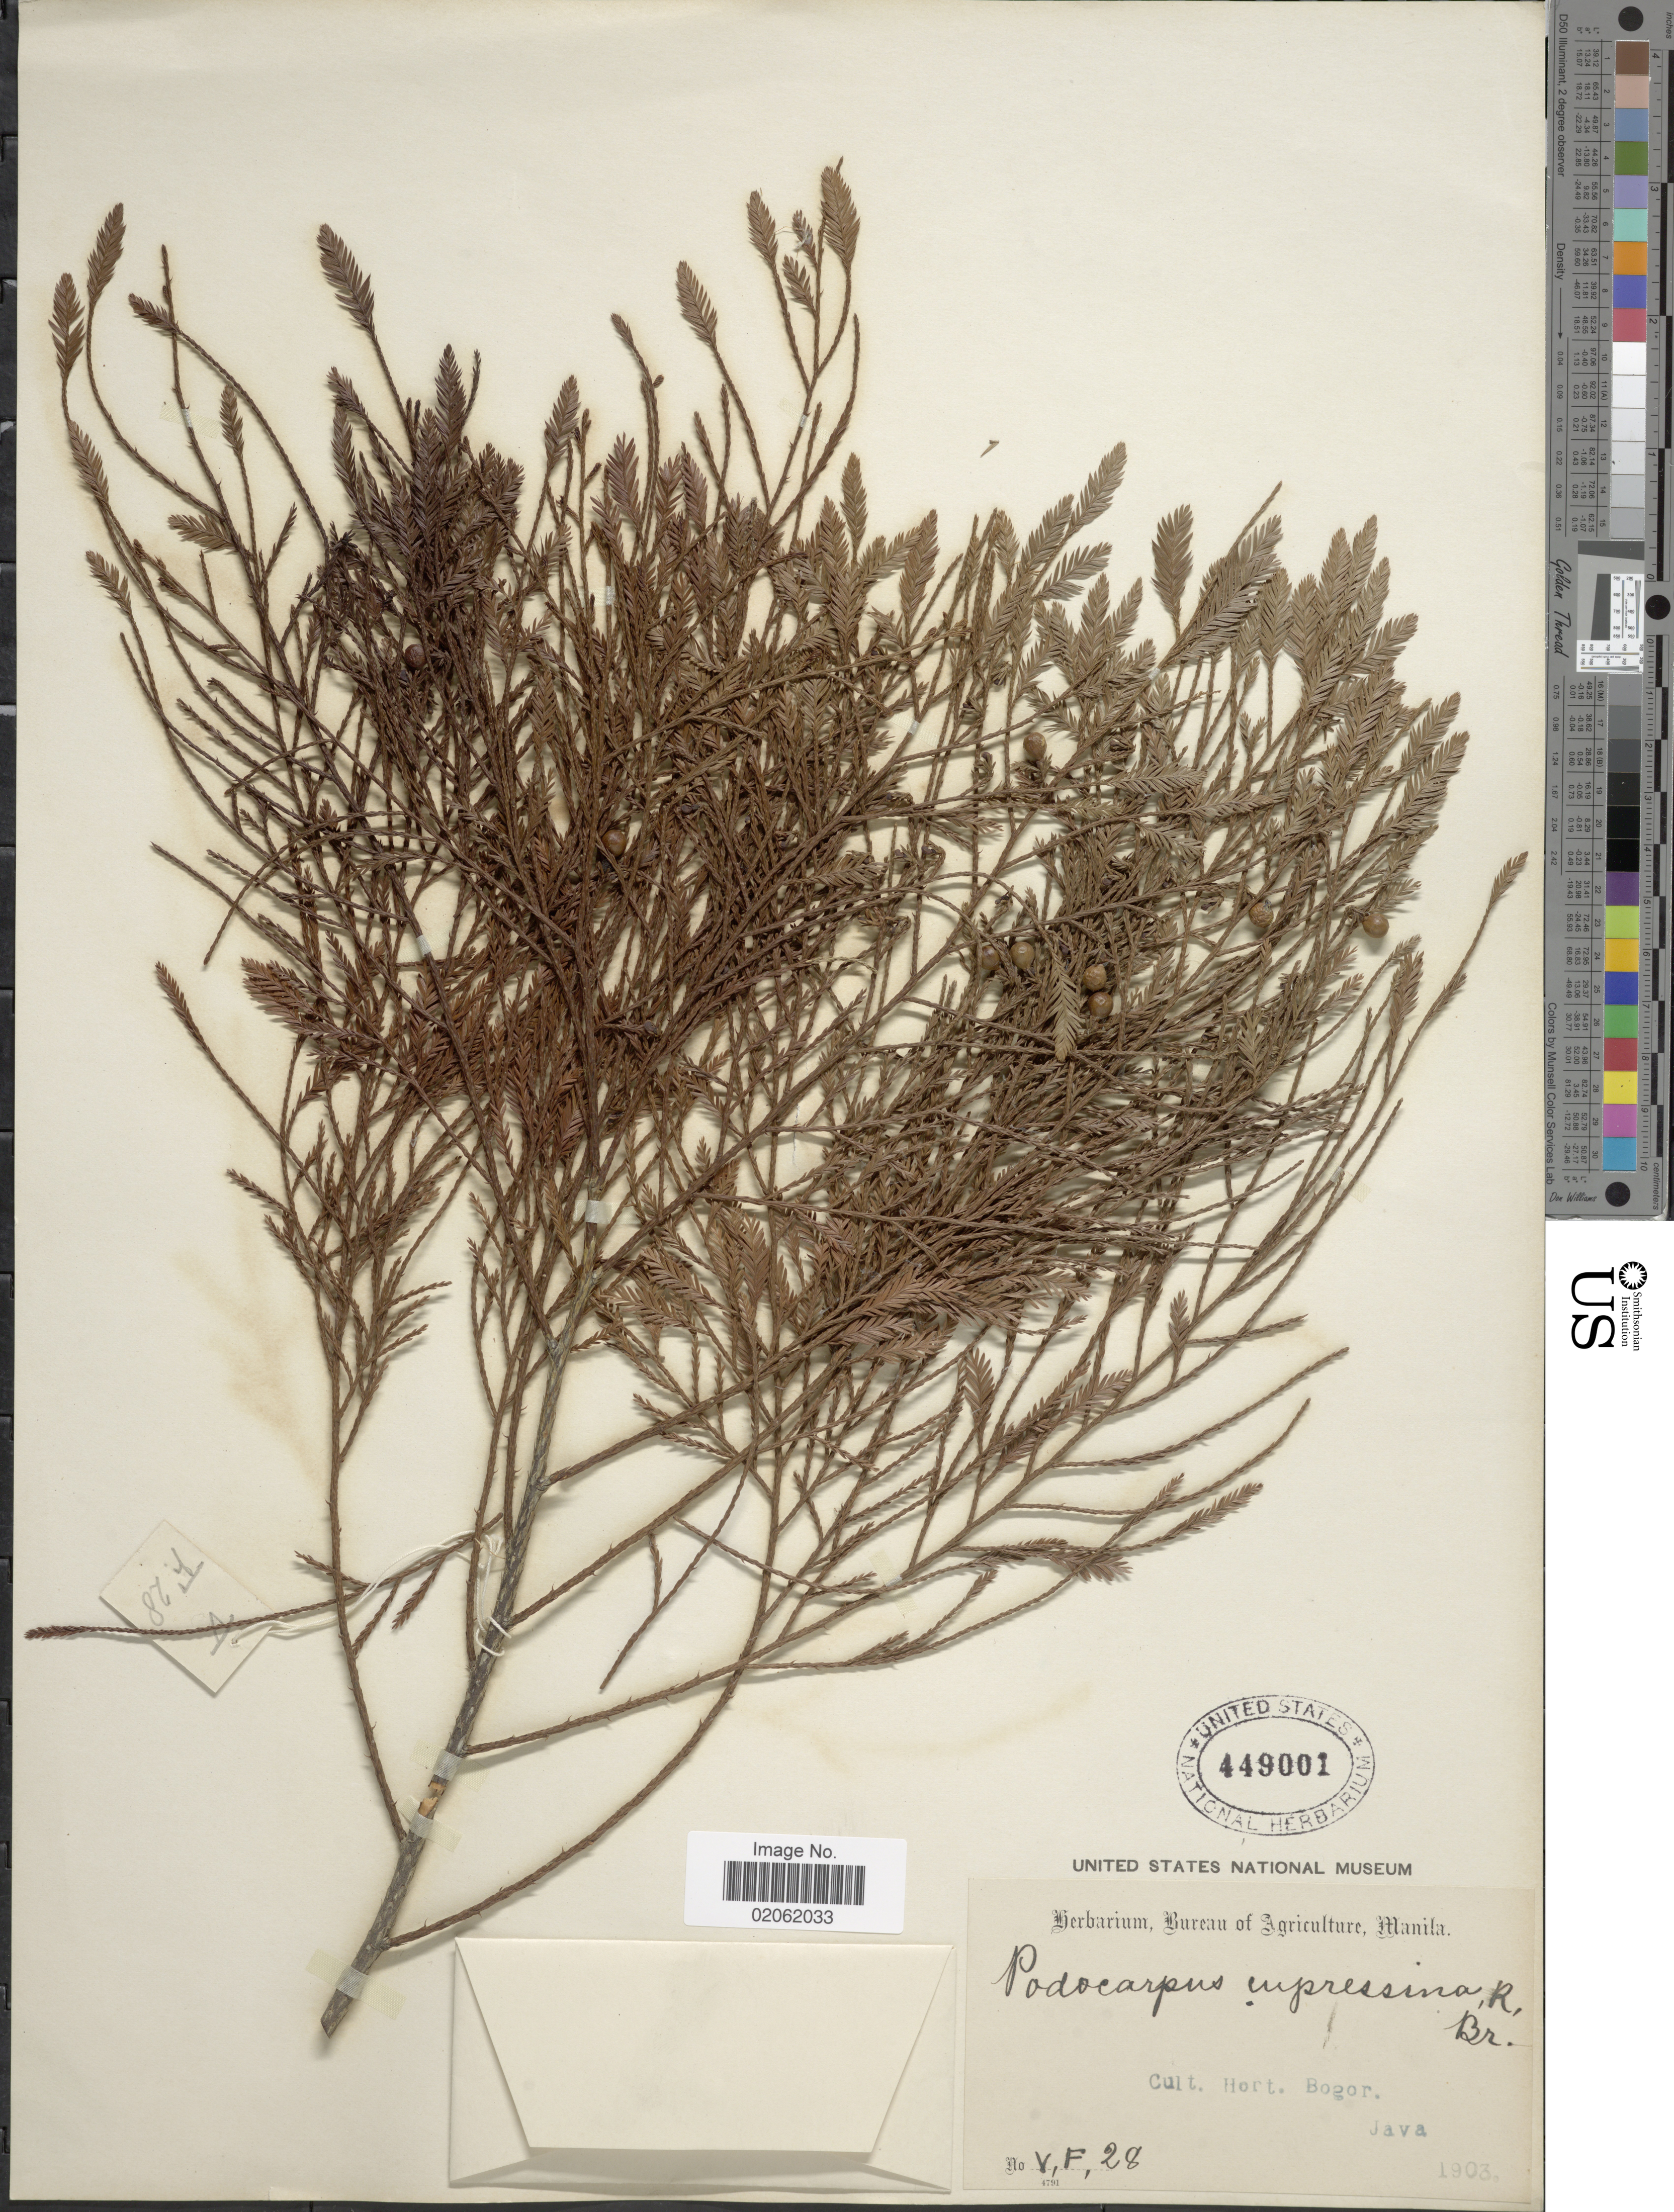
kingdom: Plantae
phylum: Tracheophyta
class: Pinopsida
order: Pinales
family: Podocarpaceae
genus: Podocarpus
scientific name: Podocarpus sp.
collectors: ex herb. Bureau of Science Manila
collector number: VF 28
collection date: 1903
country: Indonesia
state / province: Java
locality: Cult. Hort. Bogor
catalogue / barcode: US 449001